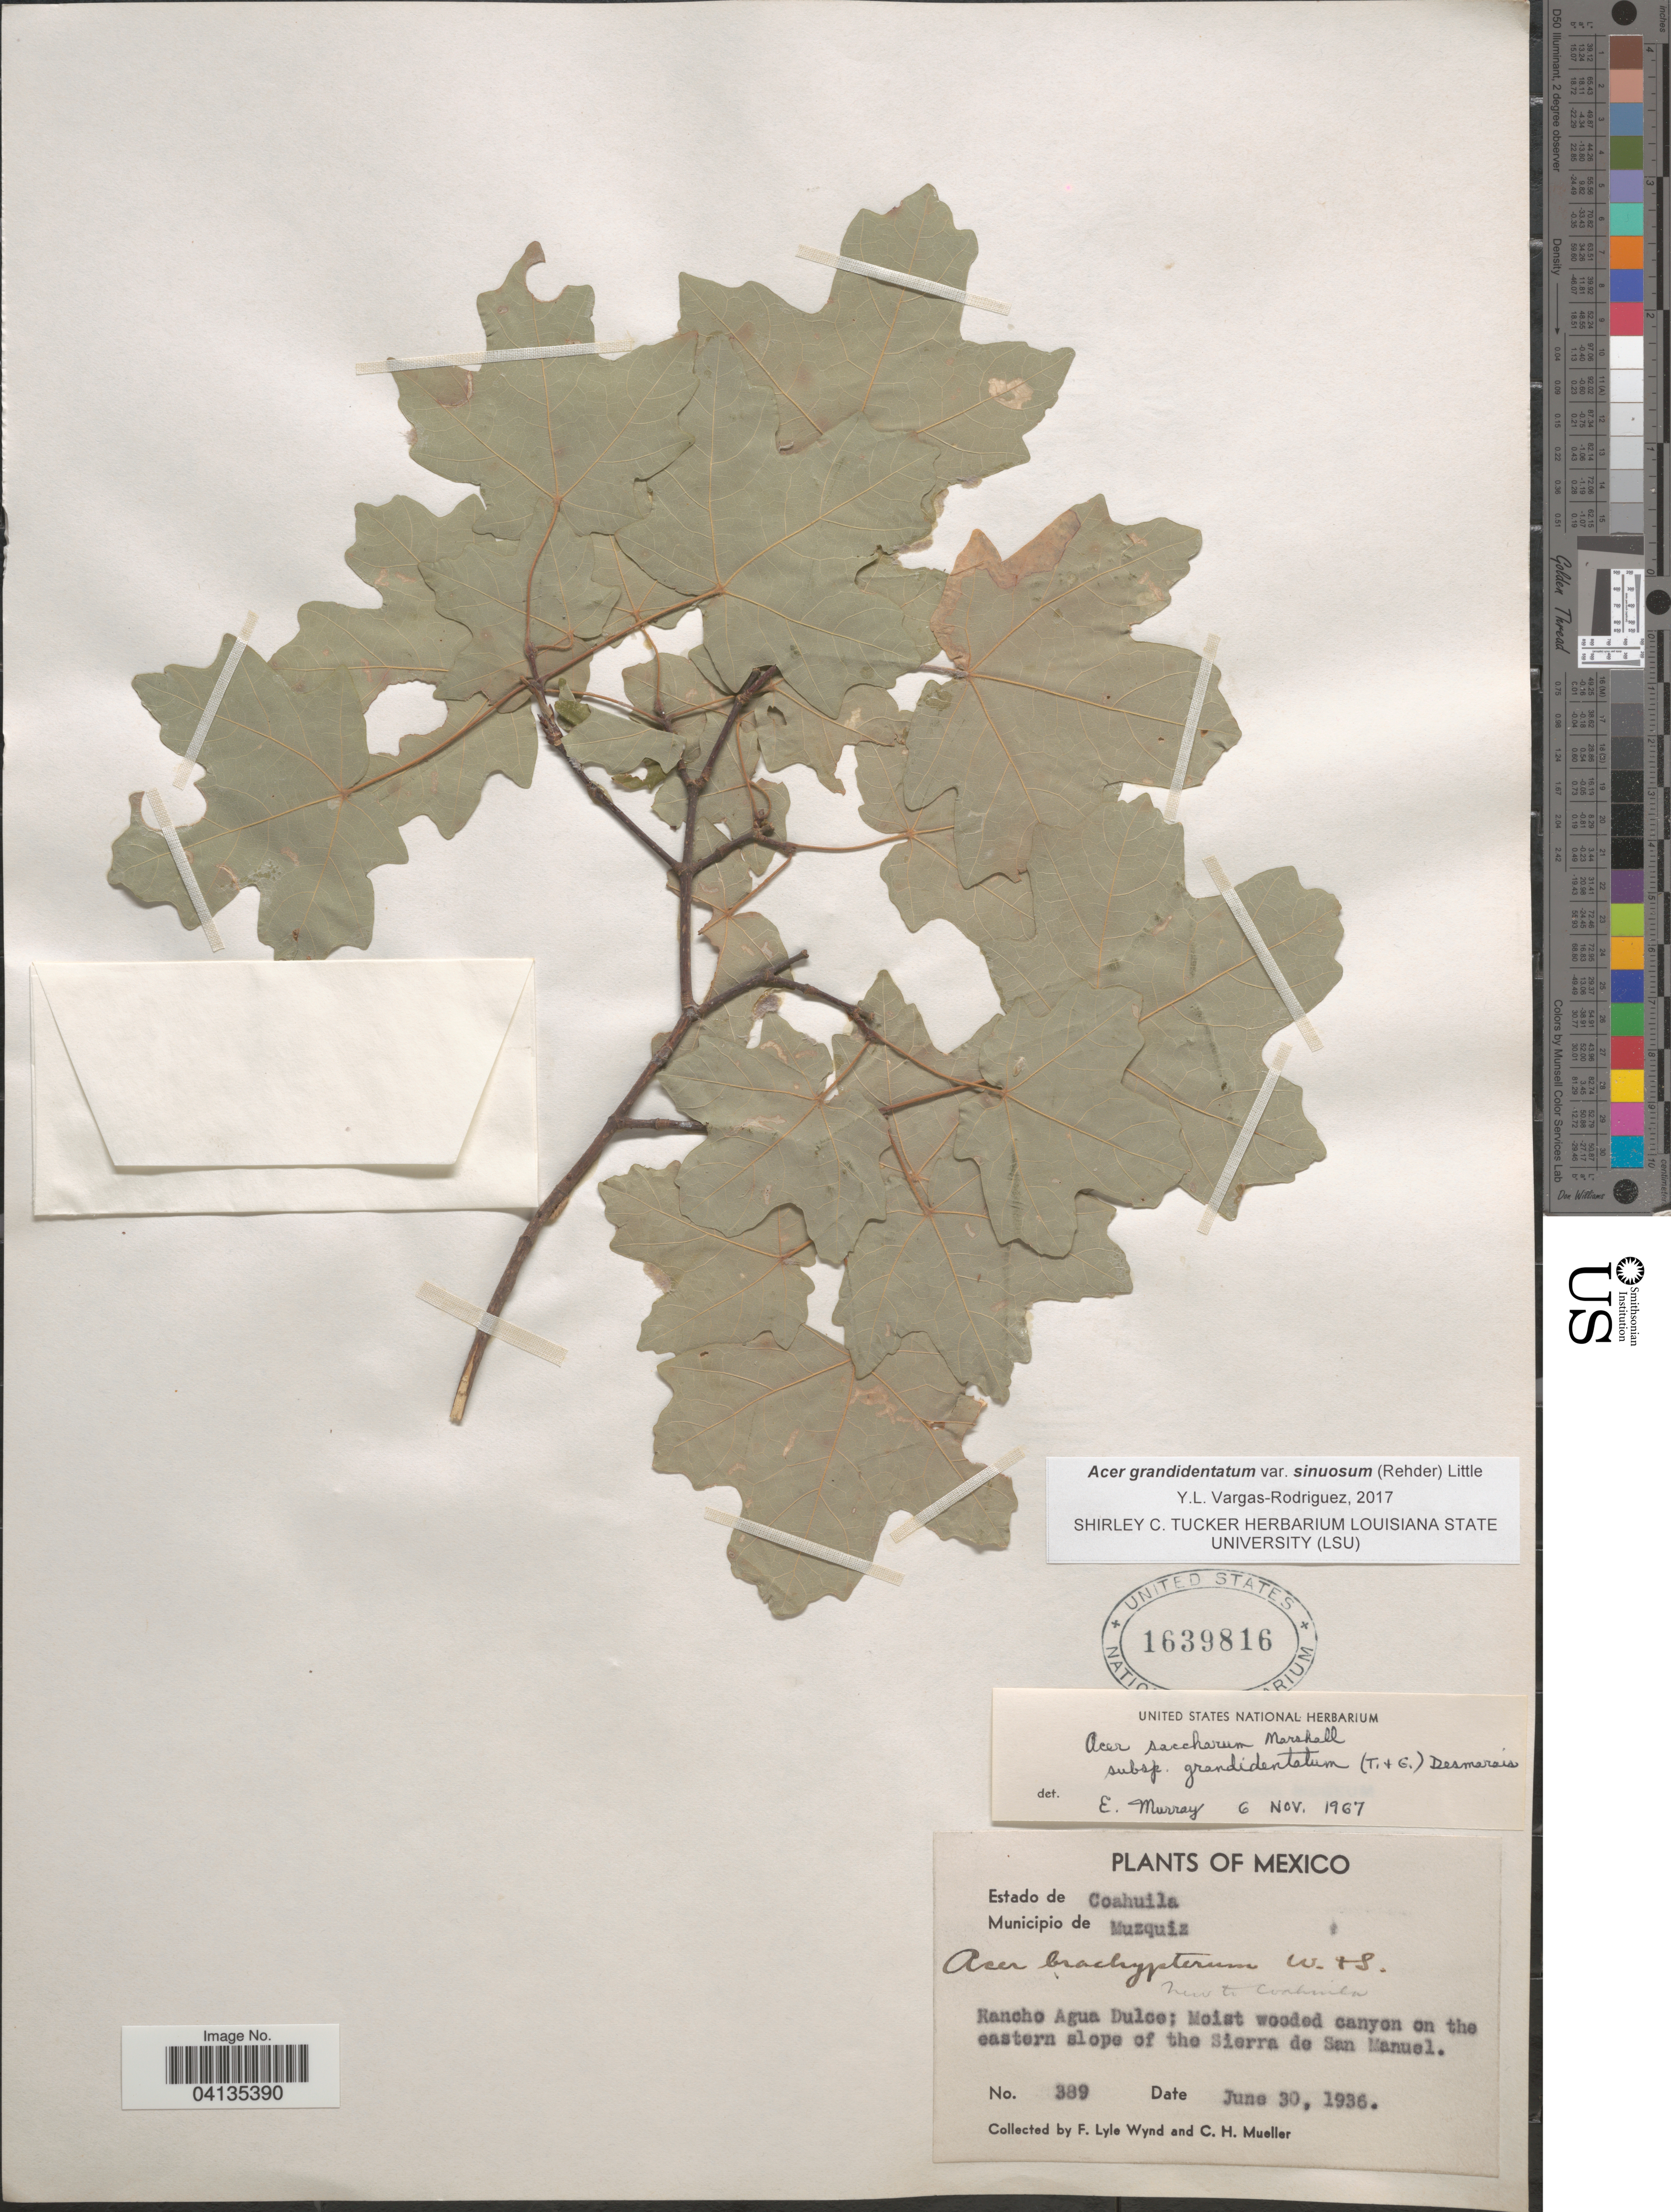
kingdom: Plantae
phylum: Tracheophyta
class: Magnoliopsida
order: Sapindales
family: Sapindaceae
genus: Acer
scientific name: Acer grandidentatum var. sinuosum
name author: (Rehder) Little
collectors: F. L. Wynd & C. H. Mueller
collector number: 389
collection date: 1936-06-30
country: Mexico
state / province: Coahuila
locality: Municipio de Muzquiz. Rancho Agua Dulce; Moist wooded canyon on the eastern slope of the Sierra de San Manuel.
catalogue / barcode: US 1639816